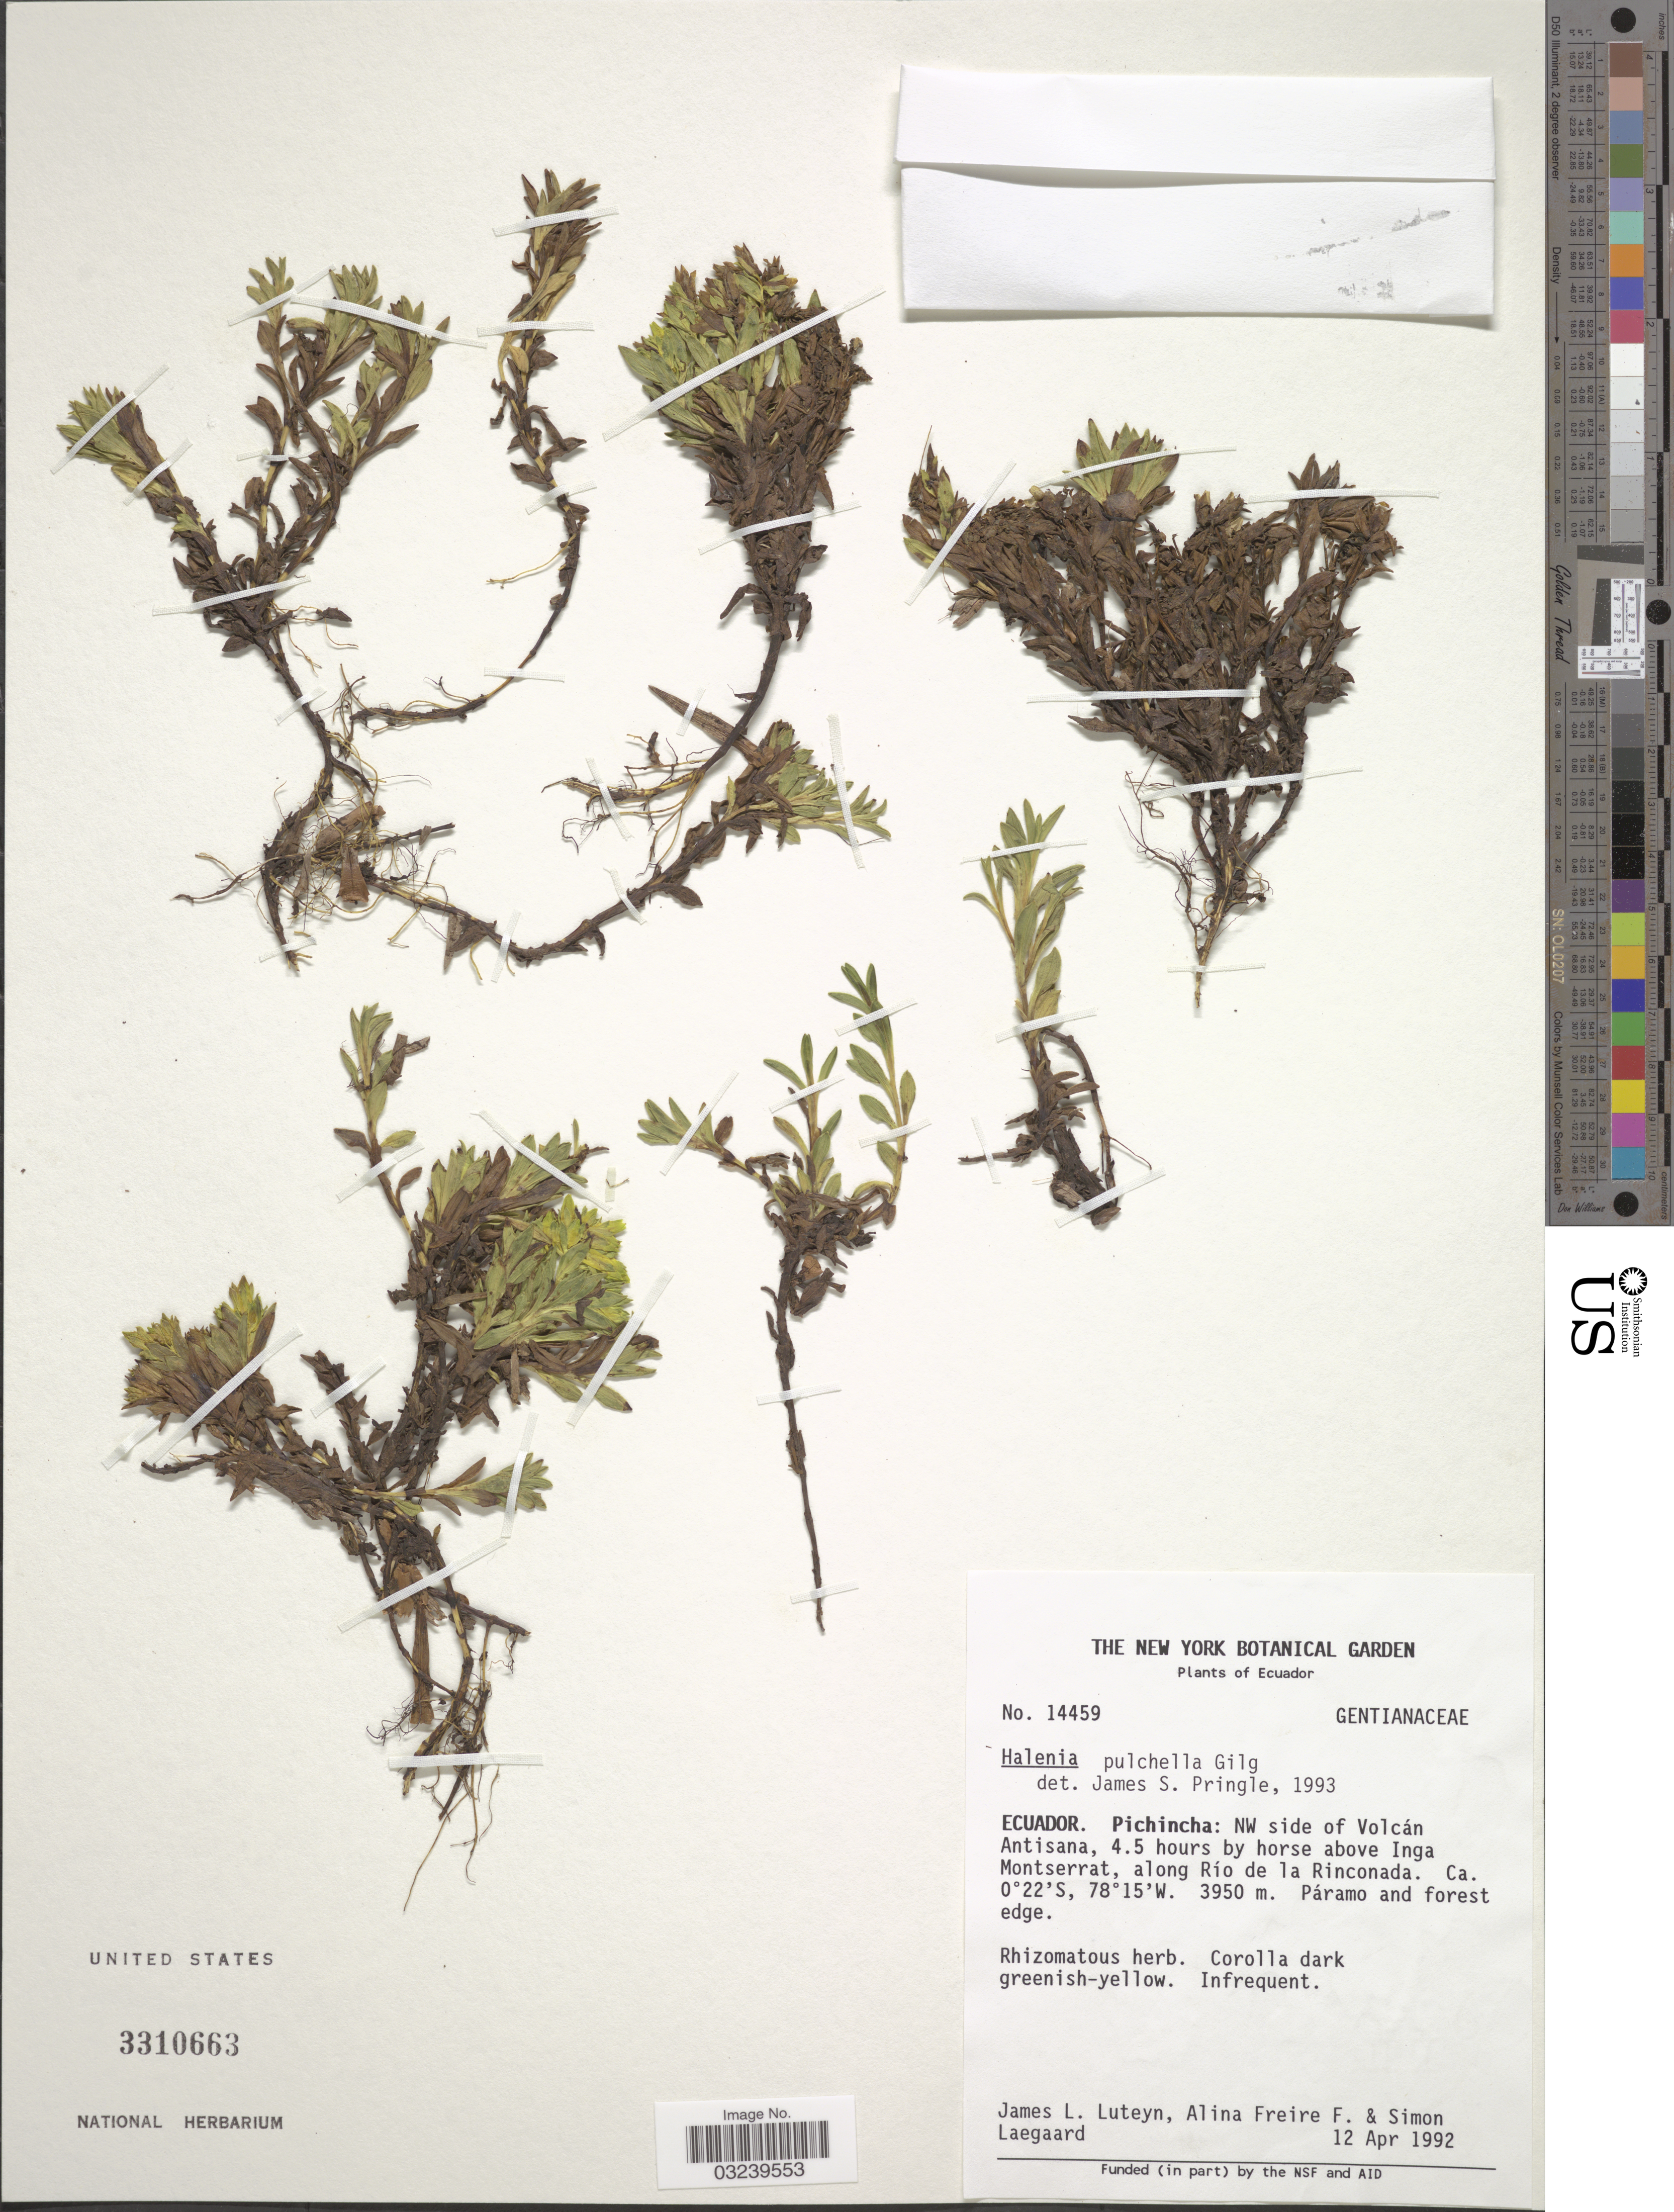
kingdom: Plantae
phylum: Tracheophyta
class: Magnoliopsida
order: Gentianales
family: Gentianaceae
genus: Halenia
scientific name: Halenia pulchella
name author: Gilg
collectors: J. Luteyn, A. Freire & S. Lægaard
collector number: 14459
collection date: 1992-04-12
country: Ecuador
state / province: Pichincha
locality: NW side of Volcán Antisana, 4.5 hours by horse above Inga Montserrat, along Río de la Rinconada.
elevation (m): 3950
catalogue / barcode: US 3310663